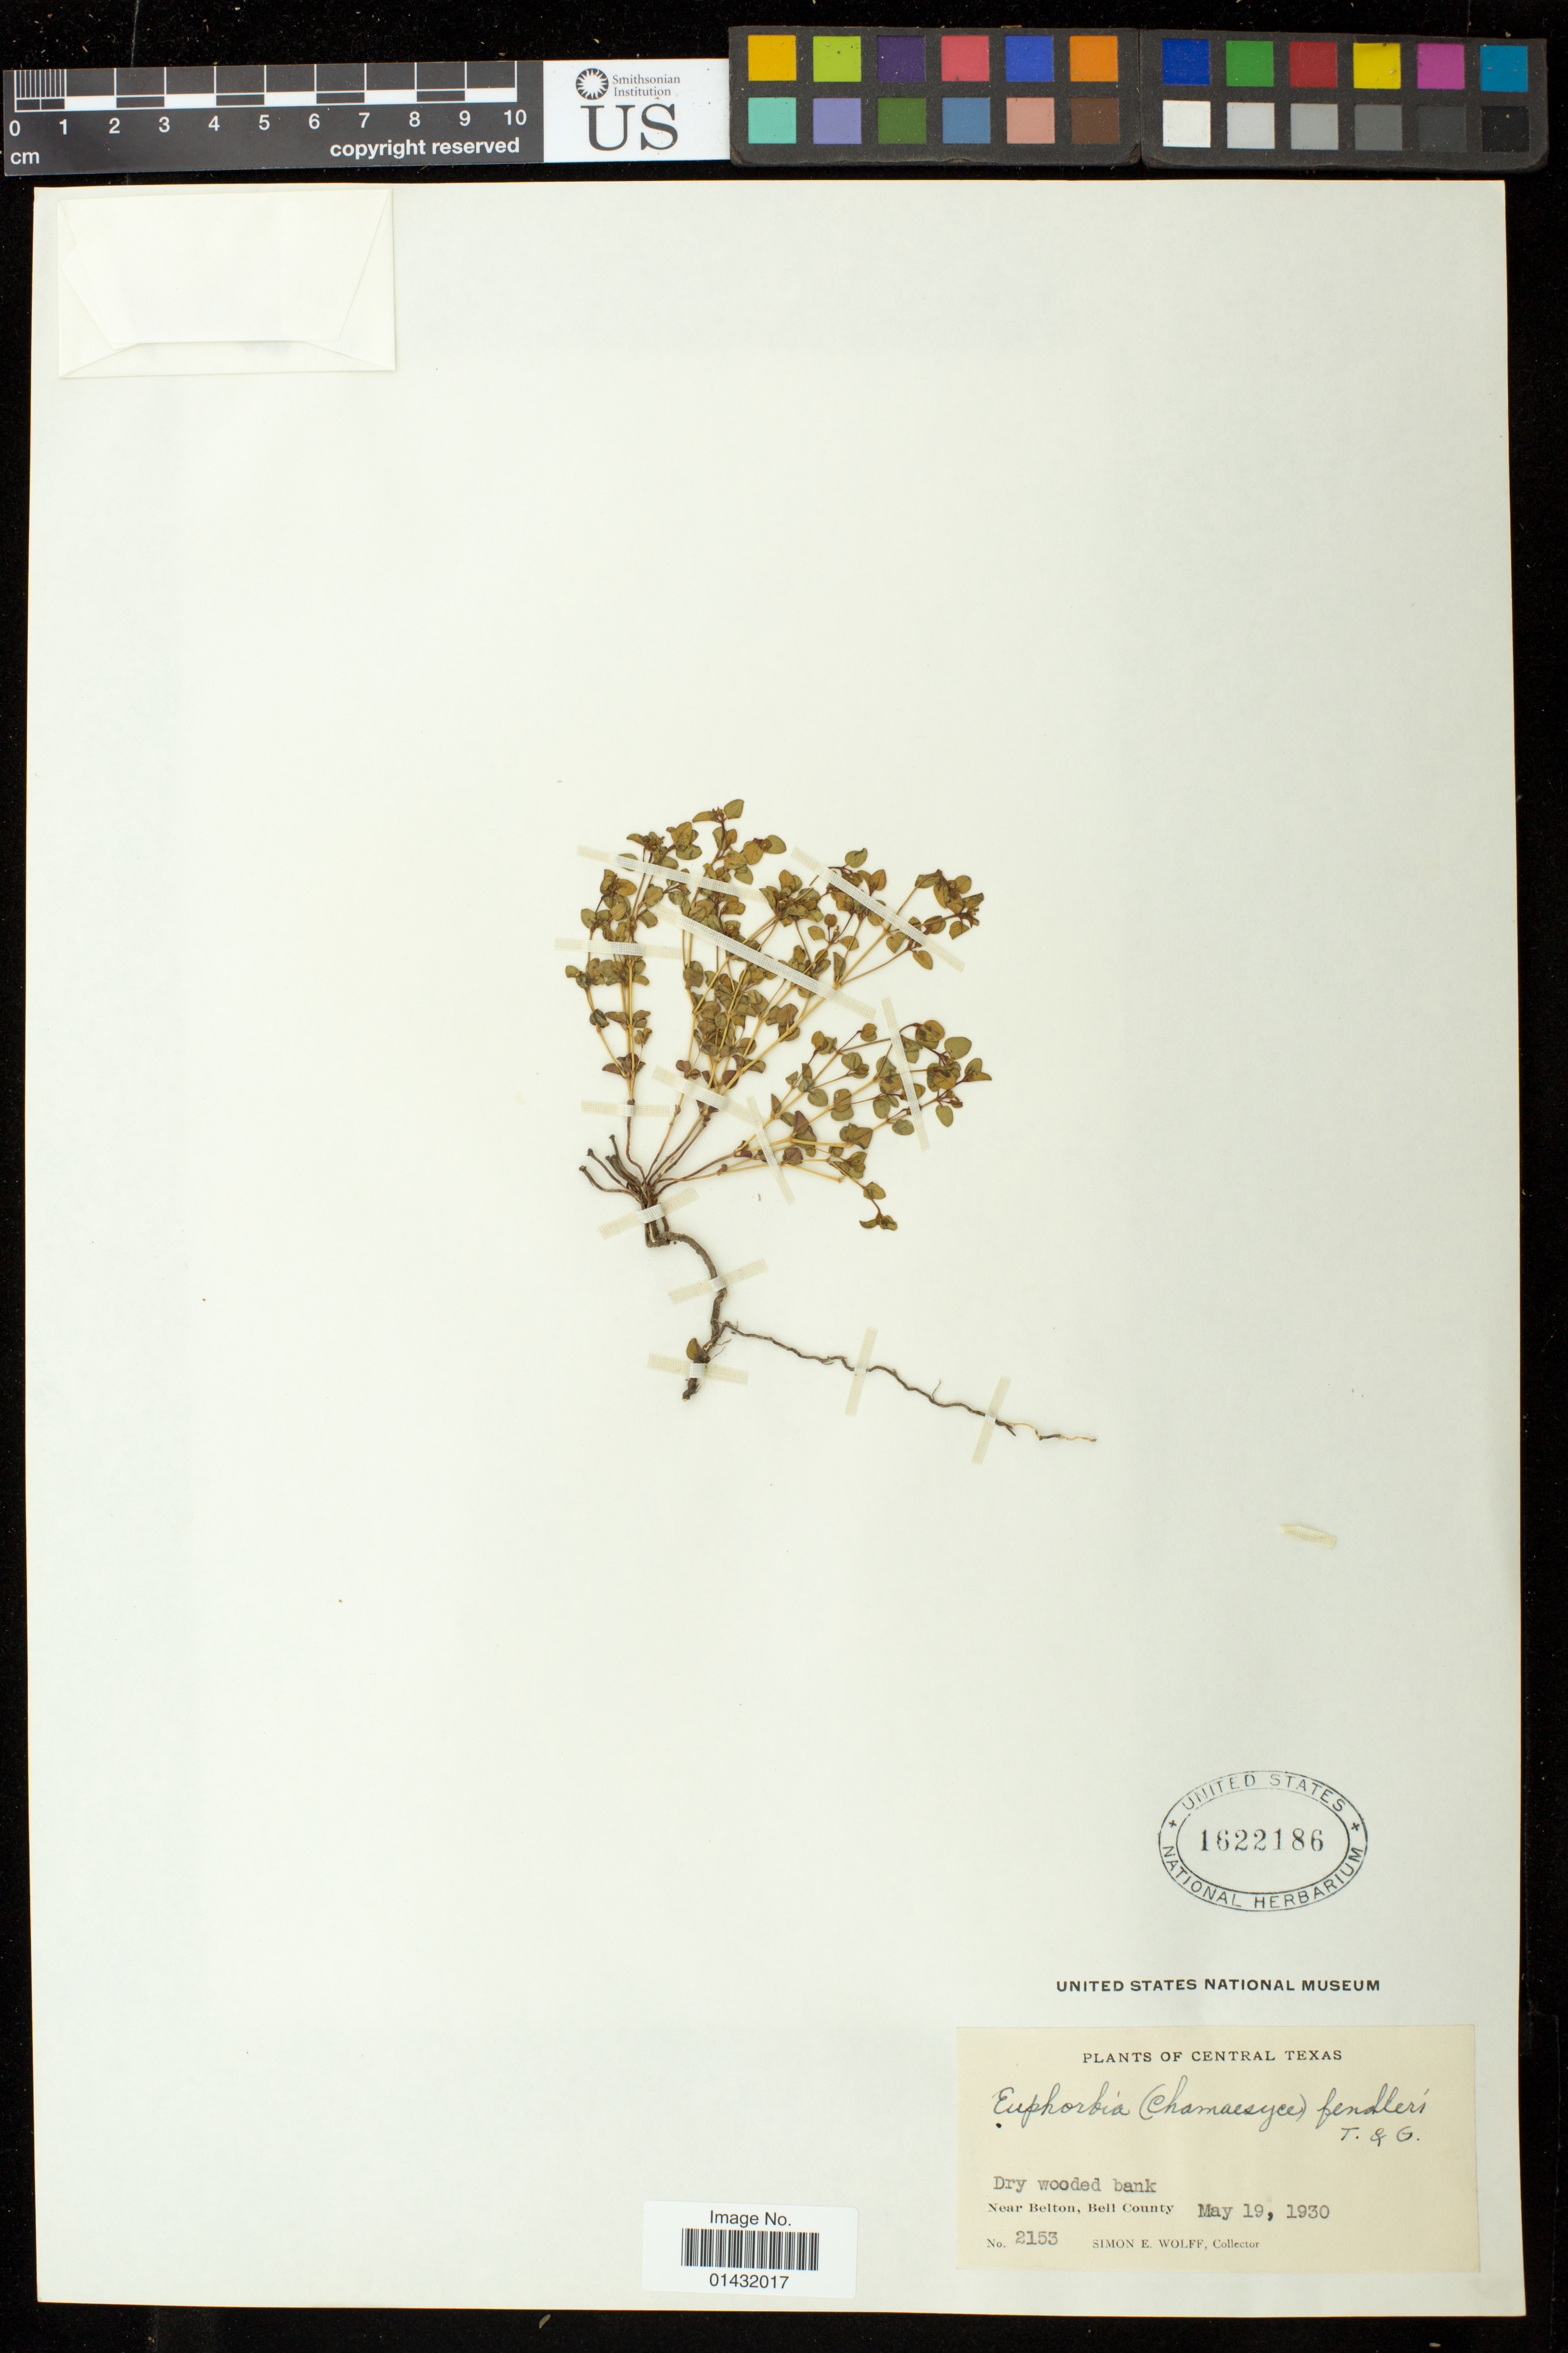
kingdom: Plantae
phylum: Tracheophyta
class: Magnoliopsida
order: Malpighiales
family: Euphorbiaceae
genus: Euphorbia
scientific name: Euphorbia fendleri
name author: Torr. & A. Gray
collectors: S. E. Wolff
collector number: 2153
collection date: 1930-05-19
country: United States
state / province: Texas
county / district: Bell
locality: Near Belton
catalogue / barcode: US 1622186